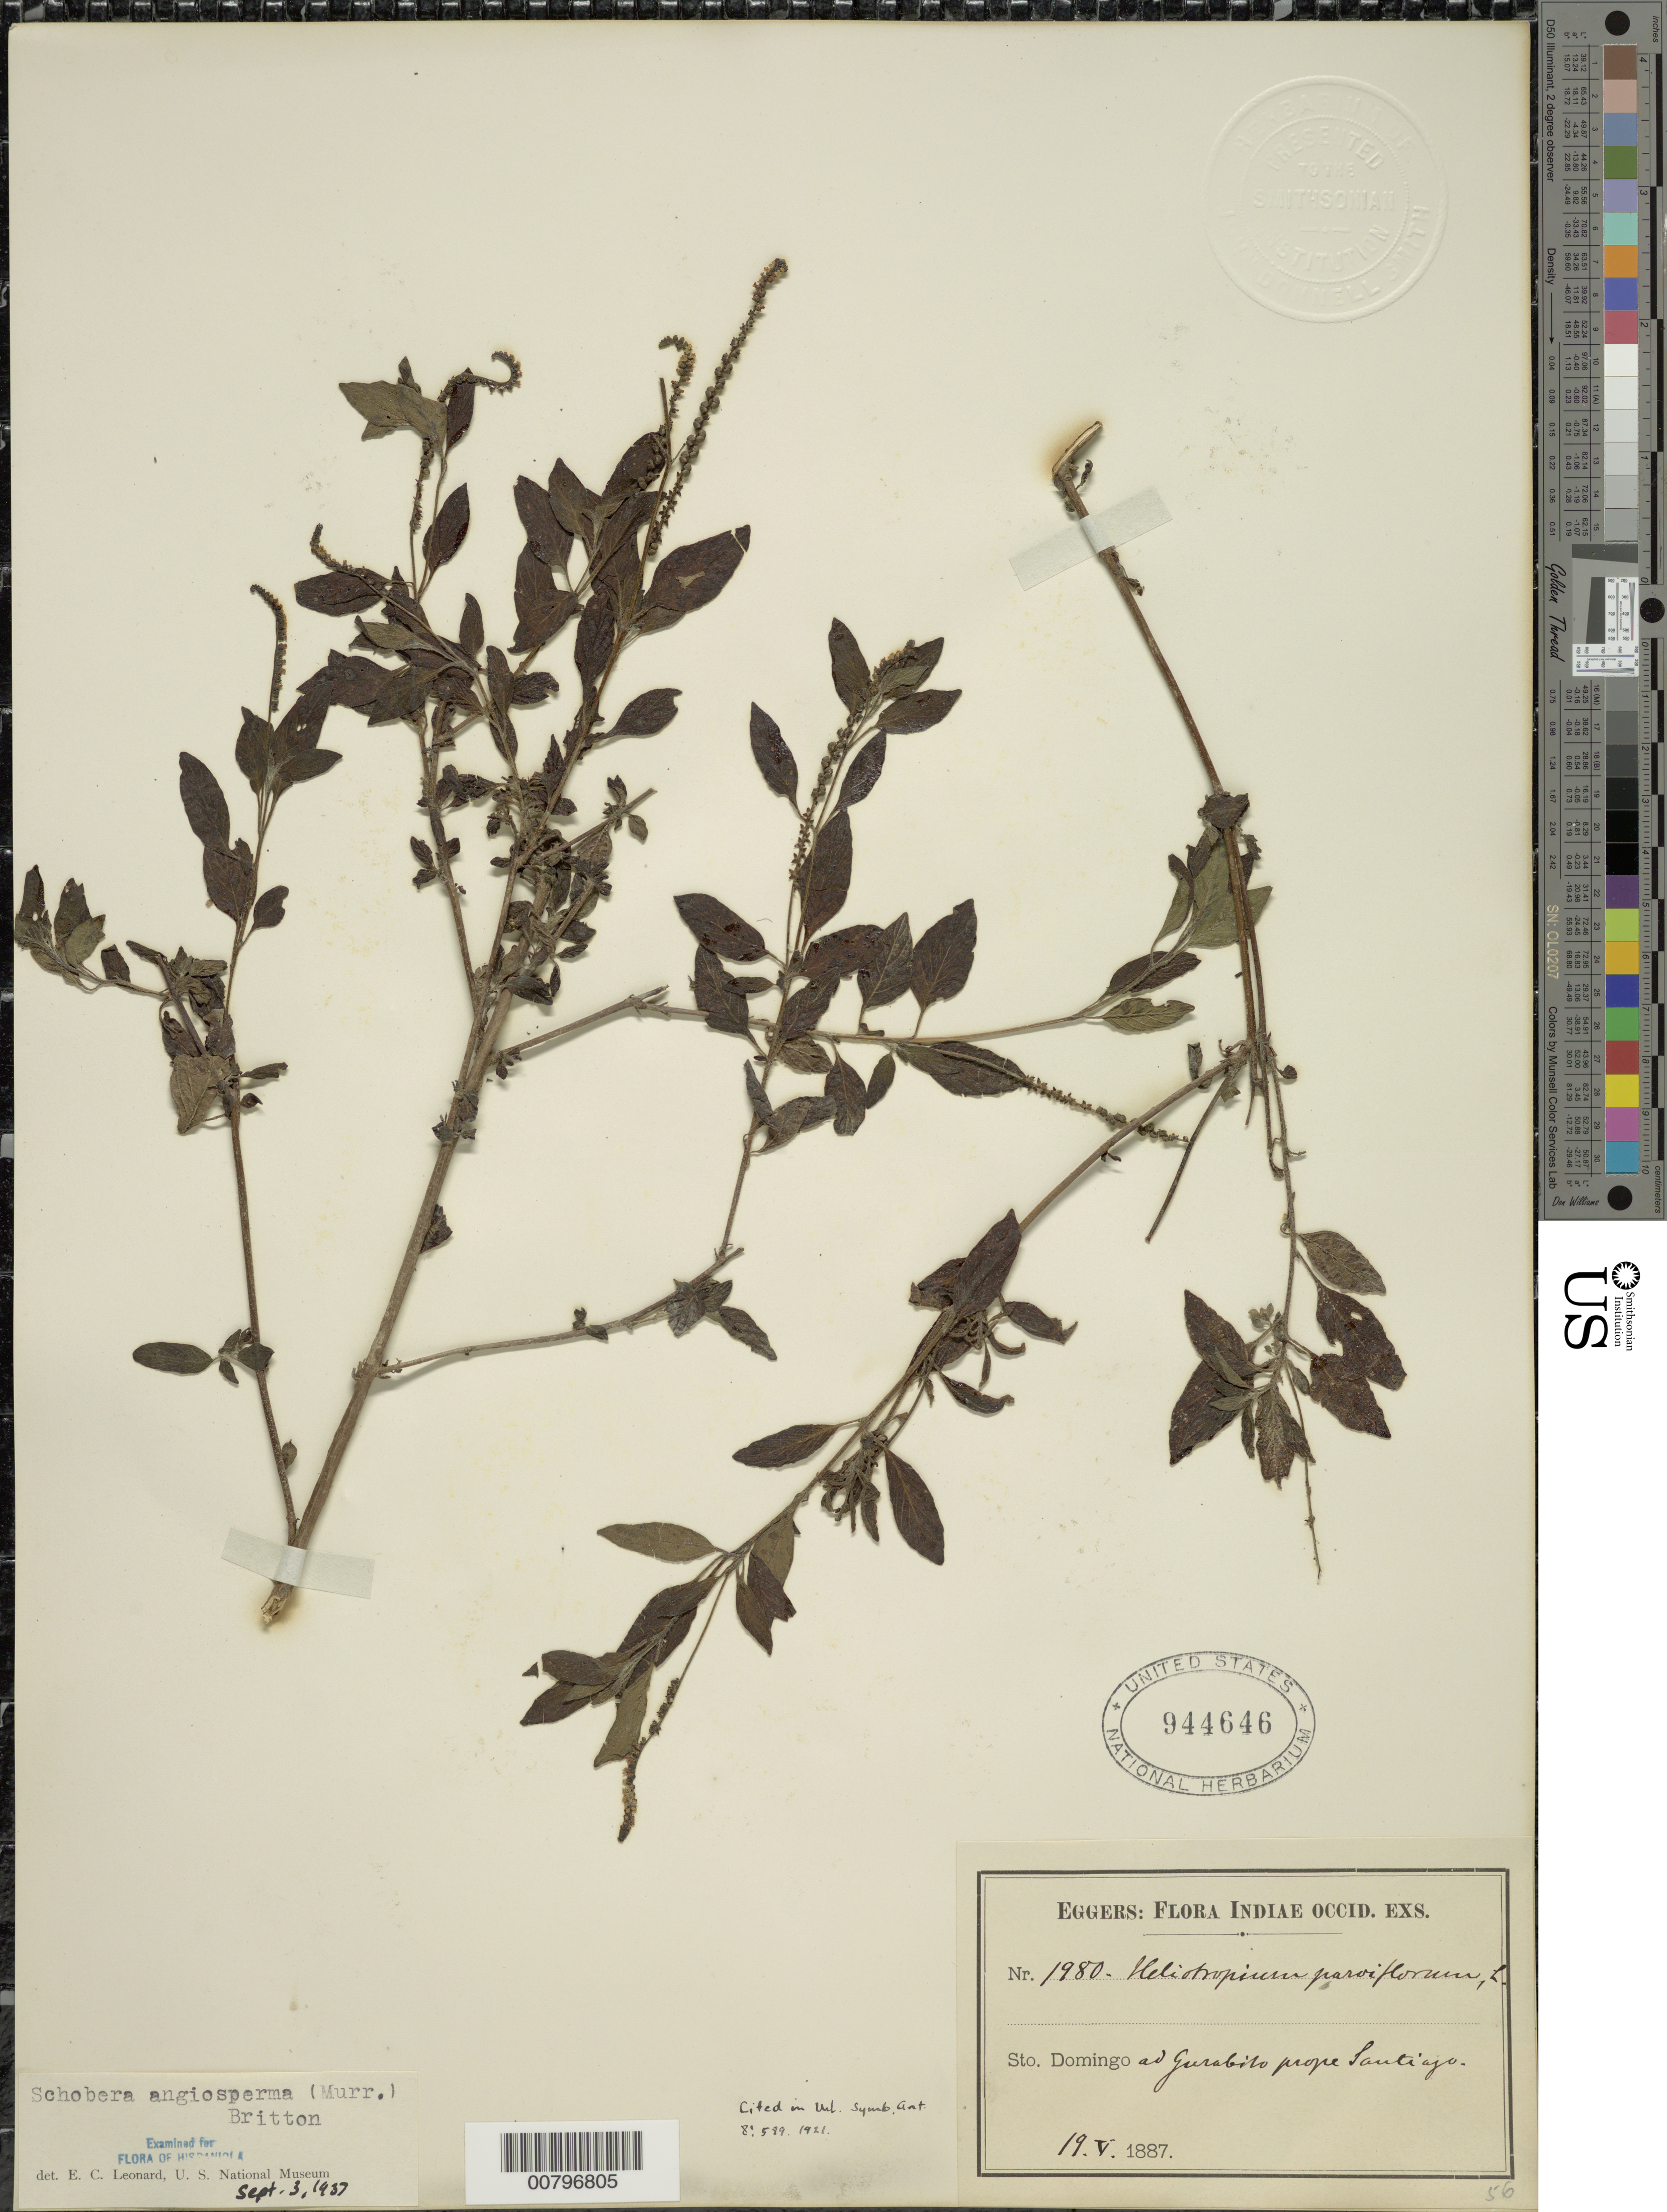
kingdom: Plantae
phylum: Tracheophyta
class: Magnoliopsida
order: Boraginales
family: Heliotropiaceae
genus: Heliotropium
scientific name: Heliotropium parviflorum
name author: L.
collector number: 1980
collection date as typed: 19 May 1887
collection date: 1887-05-19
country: Dominican Republic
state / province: Santiago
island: Hispaniola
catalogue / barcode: US 944646